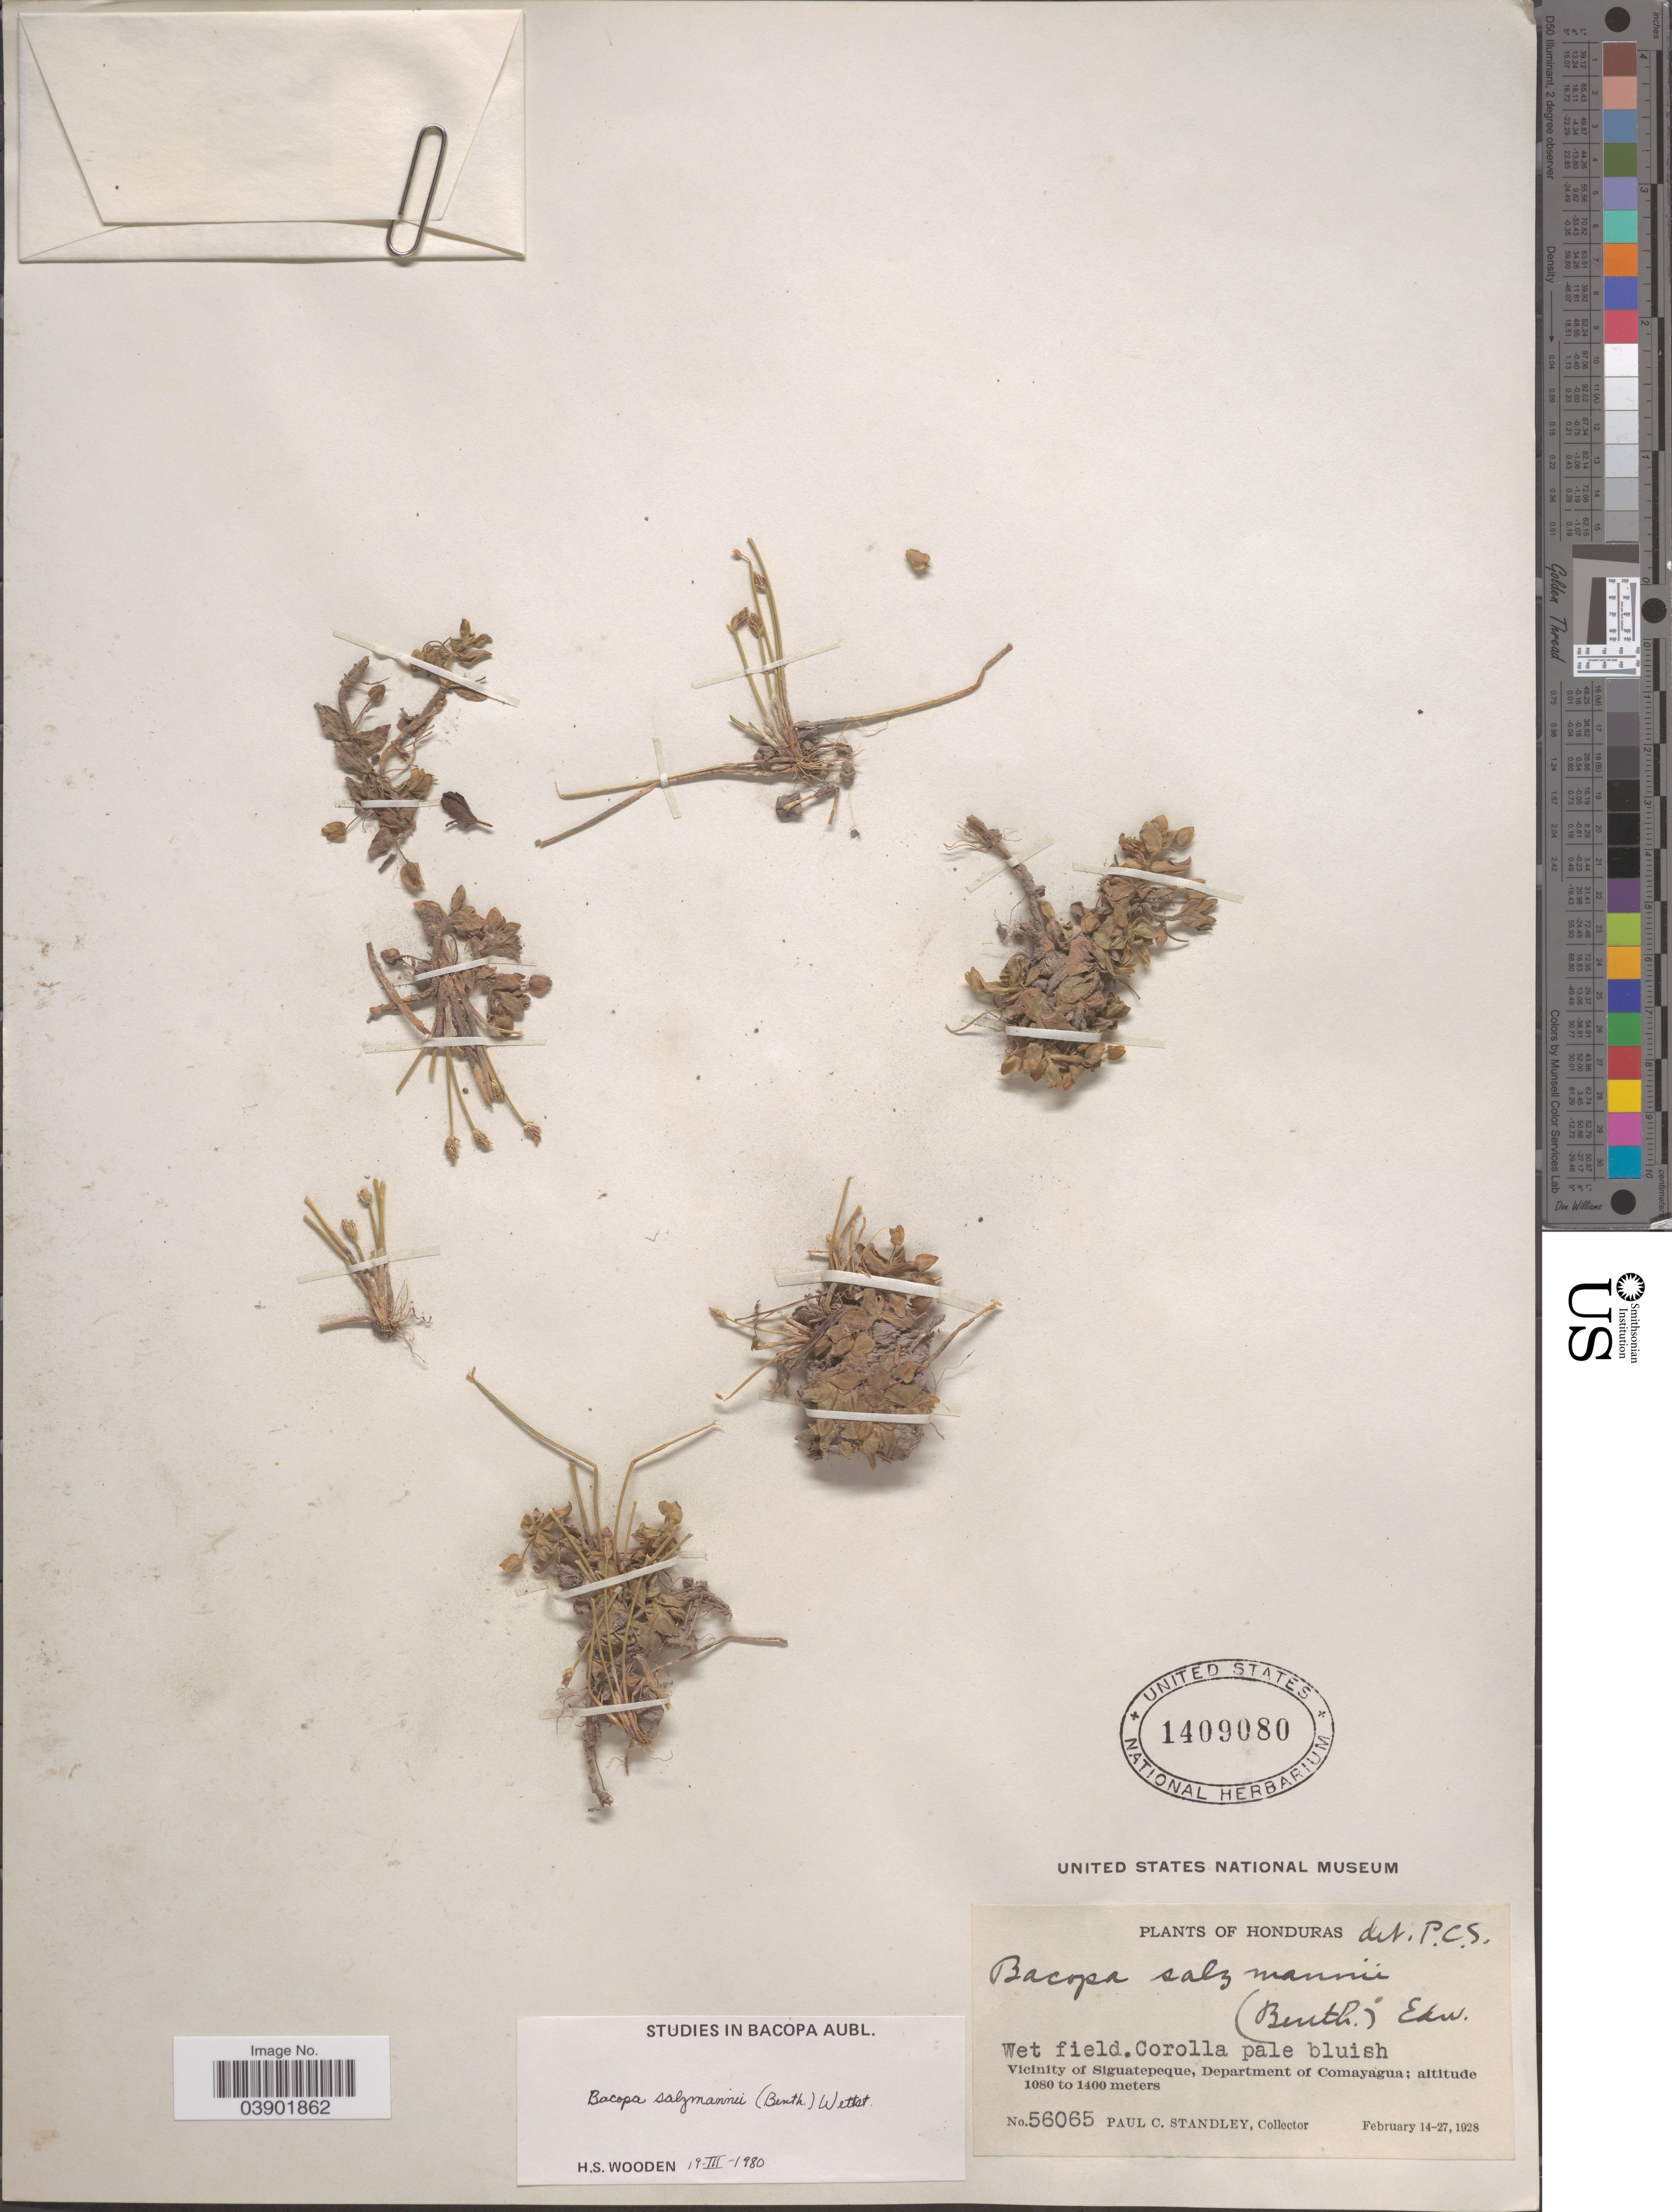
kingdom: Plantae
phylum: Tracheophyta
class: Magnoliopsida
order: Lamiales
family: Plantaginaceae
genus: Bacopa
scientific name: Bacopa salzmannii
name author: (Benth.) Wettst. ex Edwall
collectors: P. C. Standley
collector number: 56065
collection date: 1928-02-14/1928-02-27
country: Honduras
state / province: Comayagua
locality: Vicinity of Siguatepeque, Department of Comayagua.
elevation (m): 1080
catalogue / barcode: US 1409080